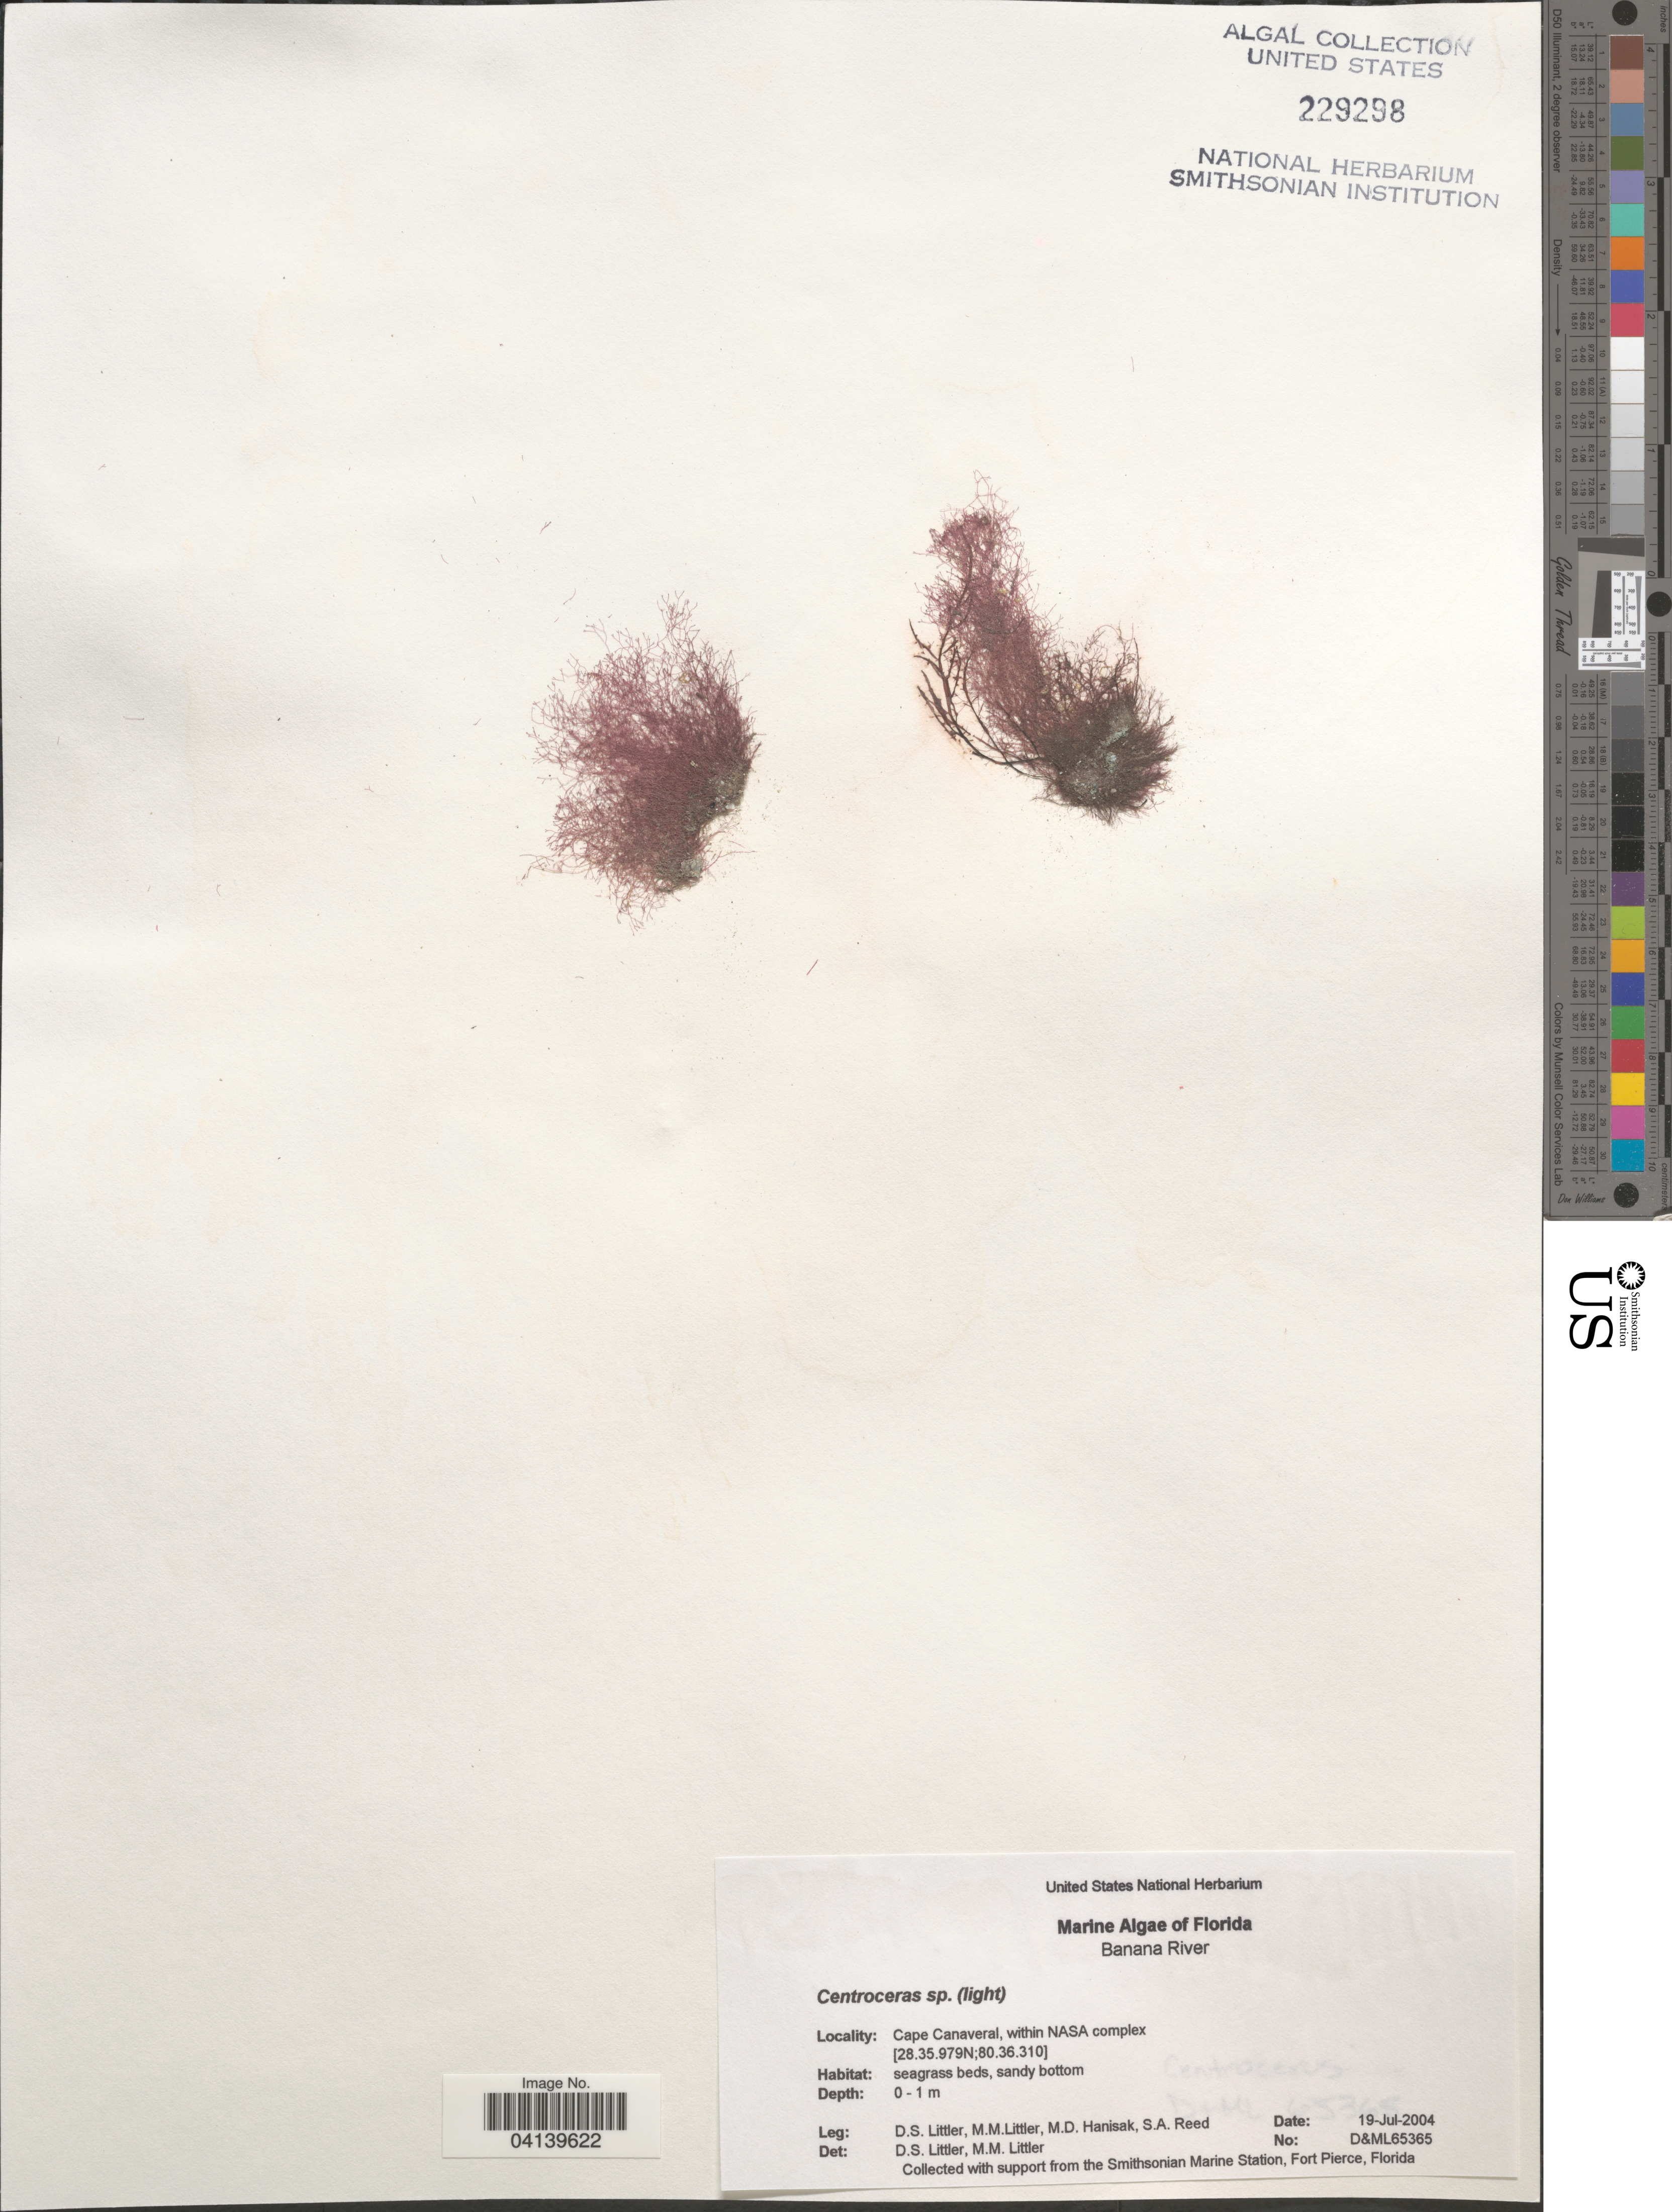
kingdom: Plantae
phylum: Rhodophyta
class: Florideophyceae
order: Ceramiales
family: Ceramiaceae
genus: Centroceras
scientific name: Centroceras sp.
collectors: D. S. Littler, M. Hanisak & S. Reed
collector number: D&ML65365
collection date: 2004-07-19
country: United States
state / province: Florida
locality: Banana River. Cape Canaveral, within NASA complex.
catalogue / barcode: US 229298